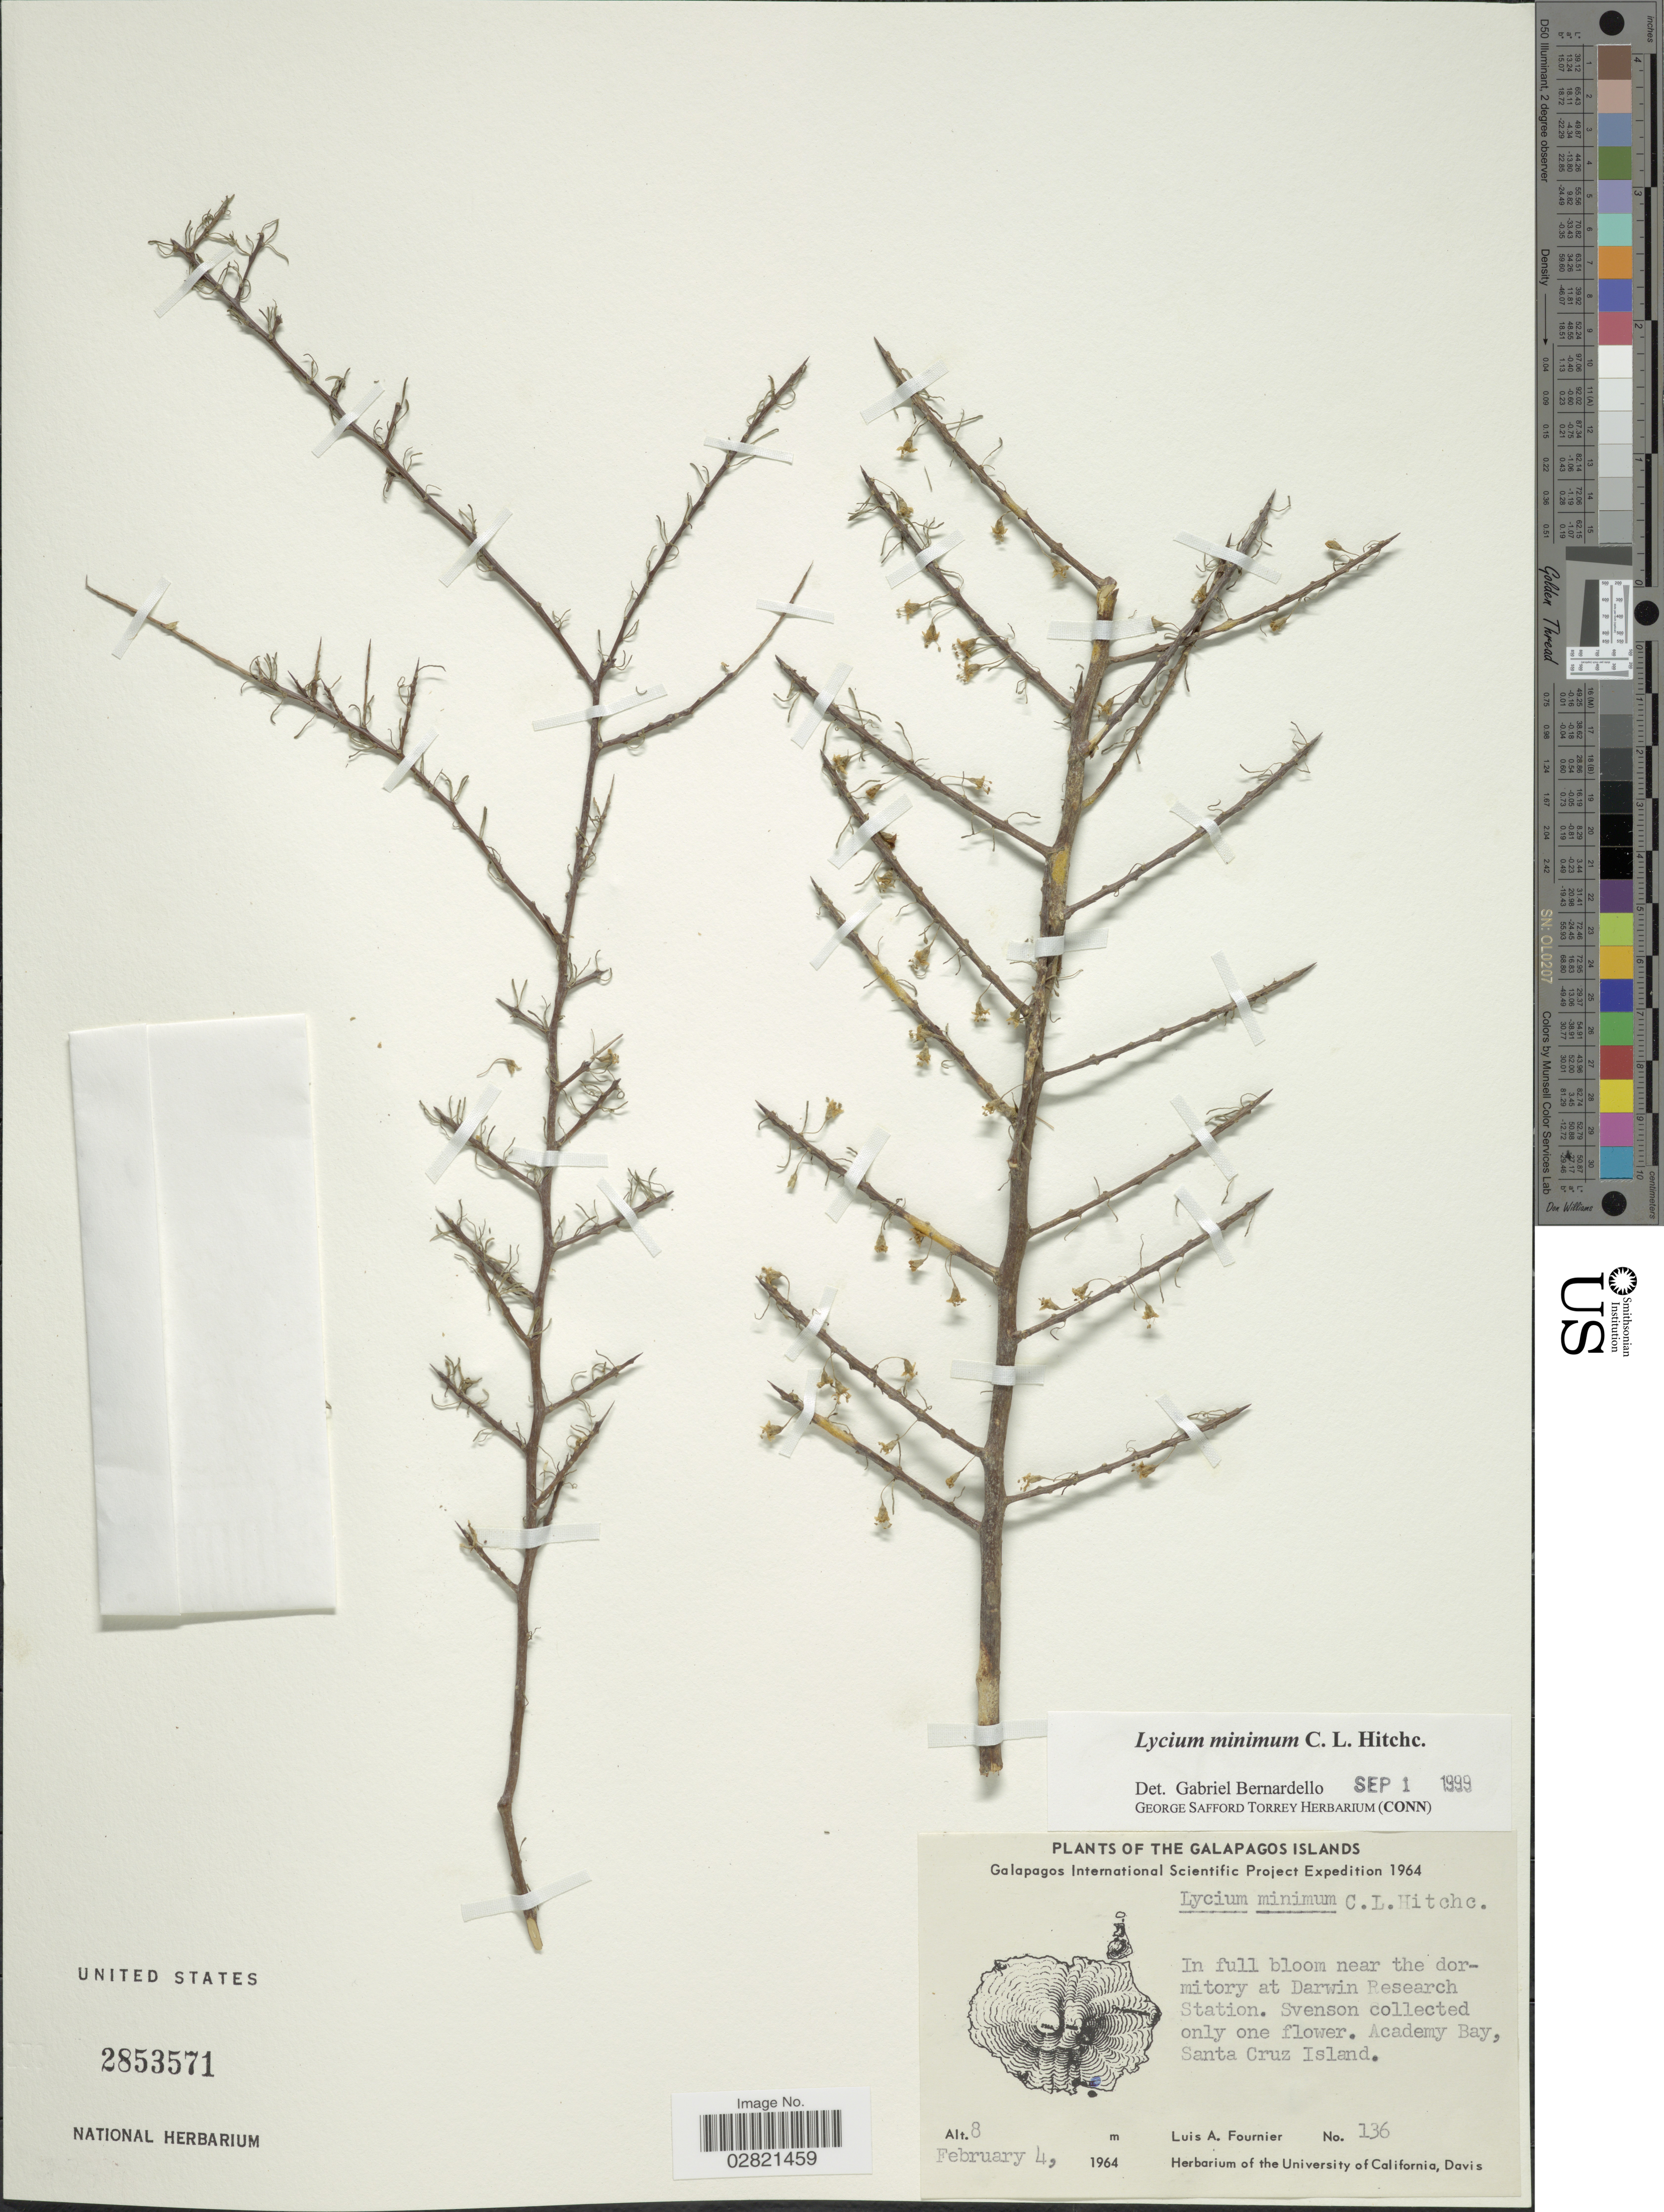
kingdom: Plantae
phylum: Tracheophyta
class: Magnoliopsida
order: Solanales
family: Solanaceae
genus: Lycium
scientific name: Lycium minimum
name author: C.L. Hitchc.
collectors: L. A. Fournier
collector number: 136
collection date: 1964-02-04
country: Ecuador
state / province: Colón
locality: Galapagos Islands. In full bloom near the dormitory at Darwin Research Station. Academy Bay, Santa Cruz Island.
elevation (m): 8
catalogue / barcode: US 2853571